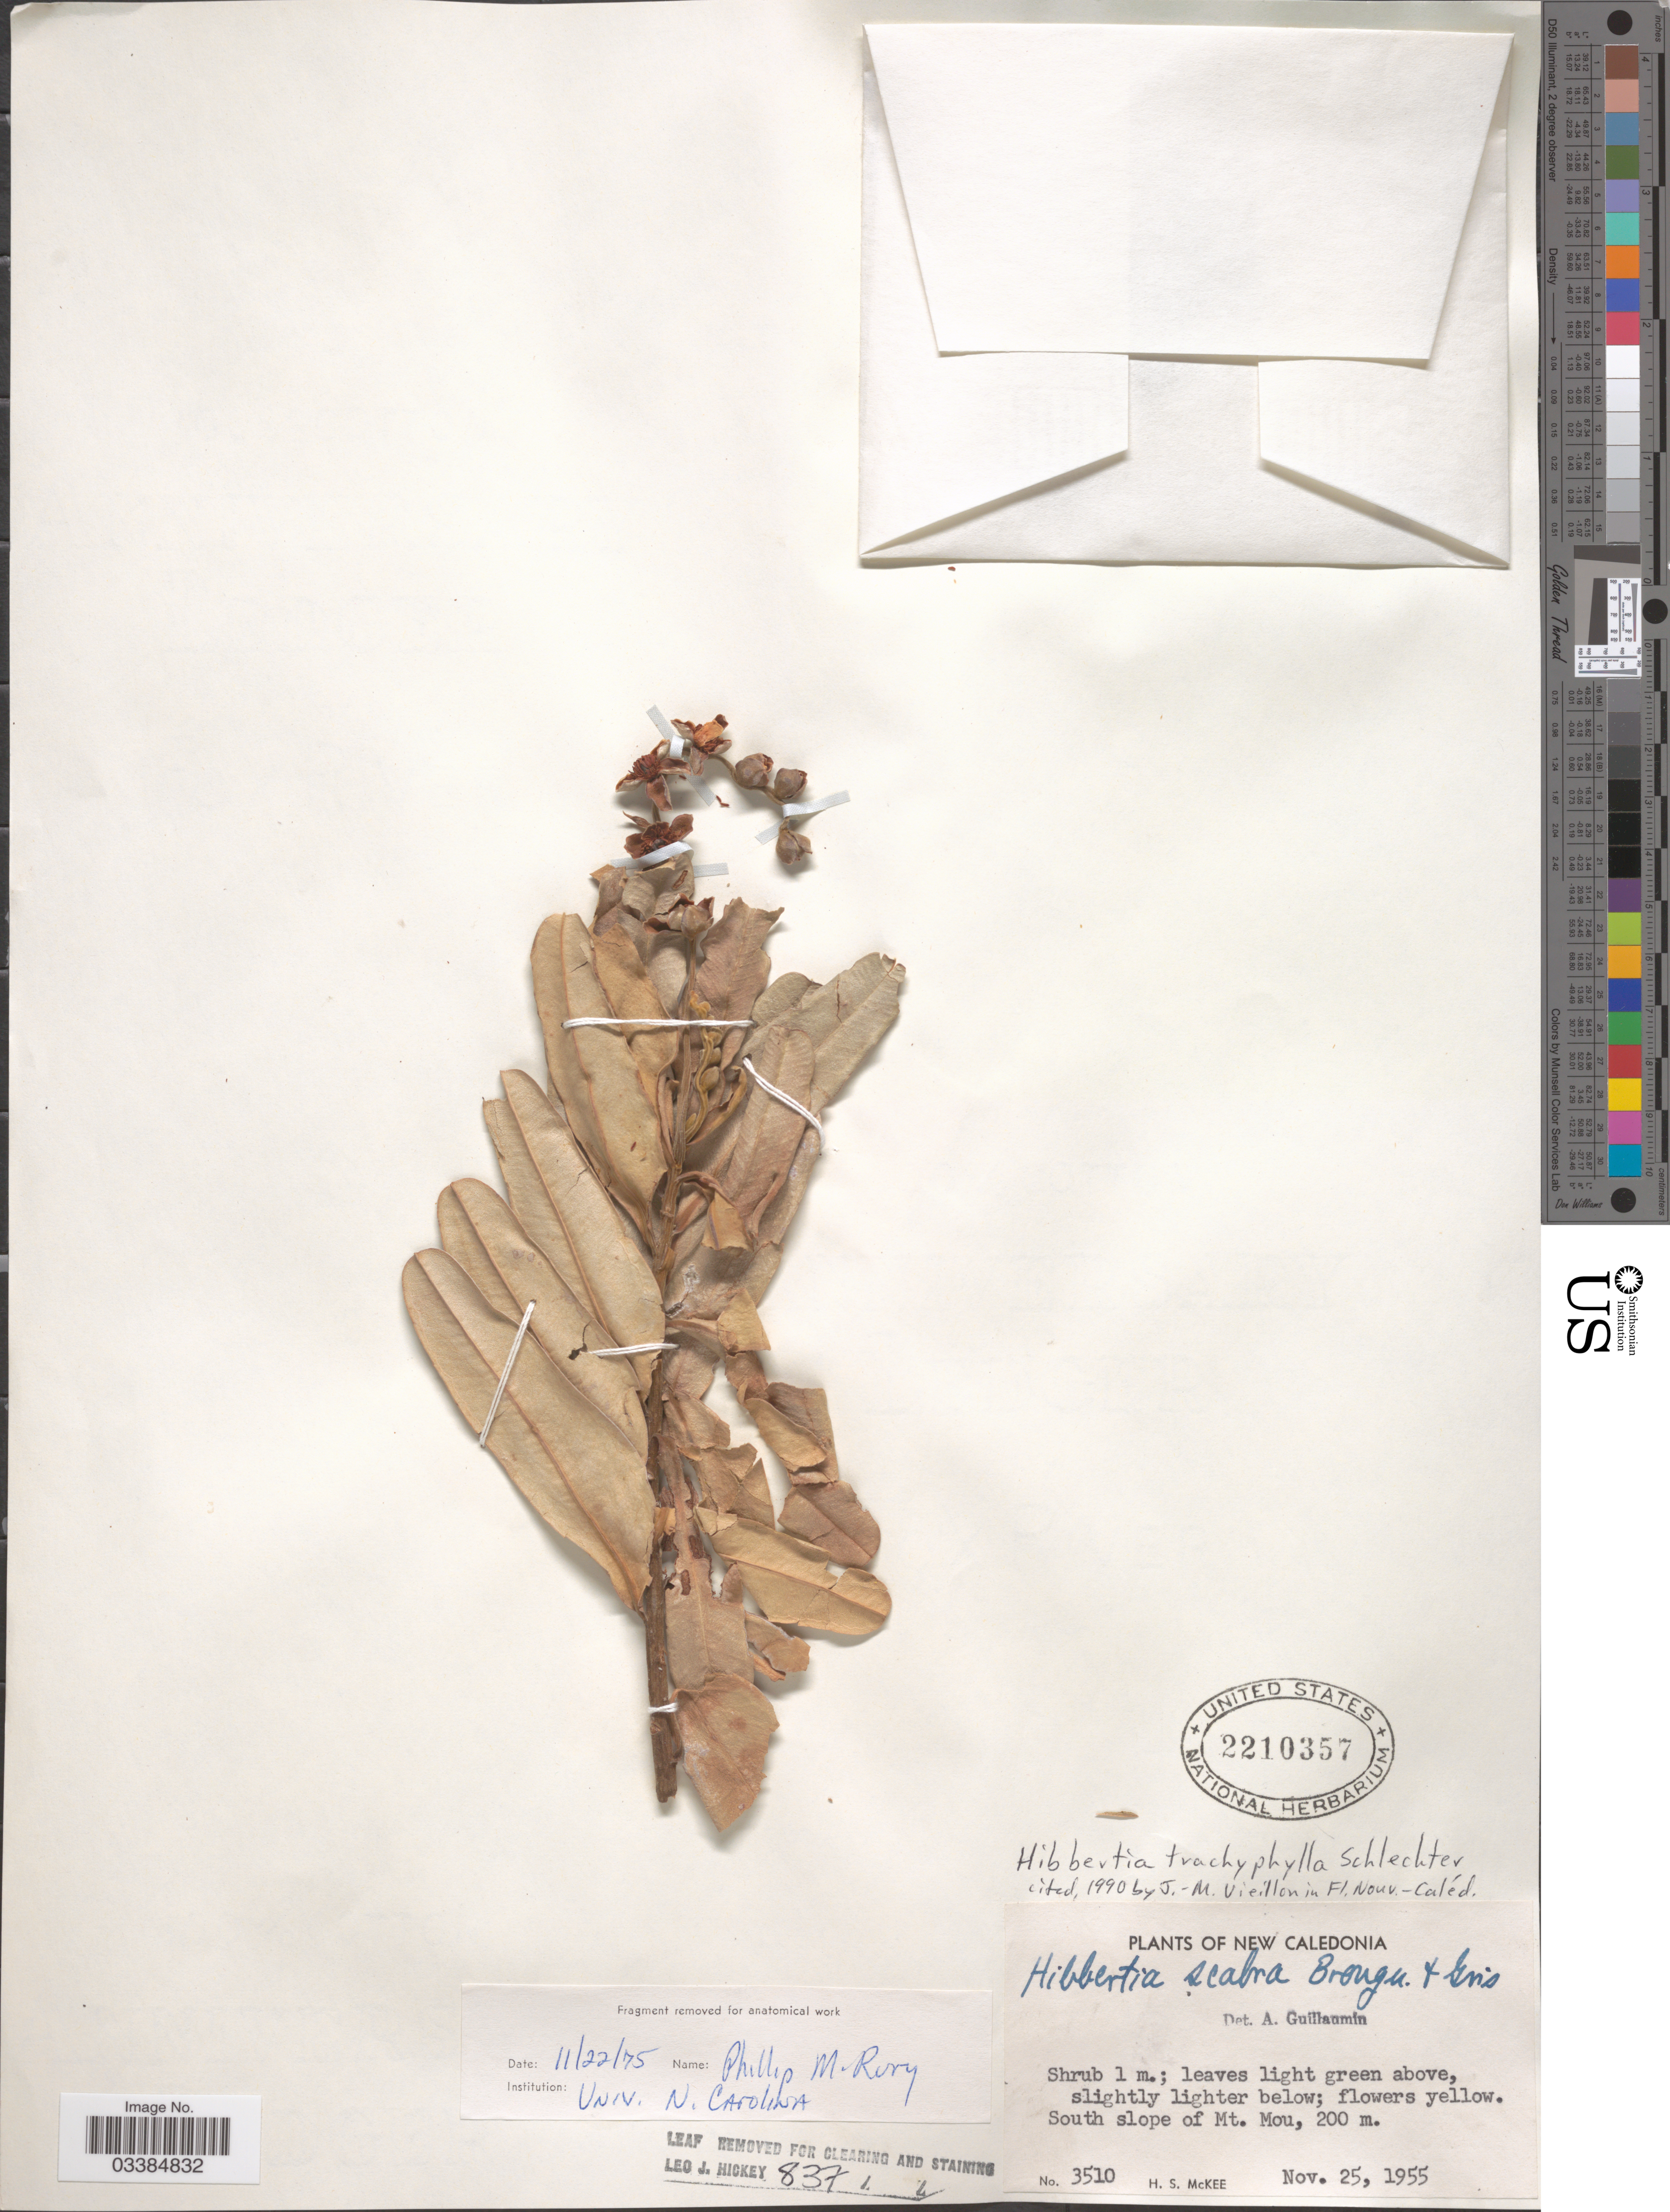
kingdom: Plantae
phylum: Tracheophyta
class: Magnoliopsida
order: Dilleniales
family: Dilleniaceae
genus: Hibbertia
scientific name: Hibbertia trachyphylla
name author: Schltr.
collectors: H. S. McKee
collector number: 3510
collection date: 1955-11-25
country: New Caledonia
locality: South slope of Mt. Mou.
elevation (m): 200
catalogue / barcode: US 2210357